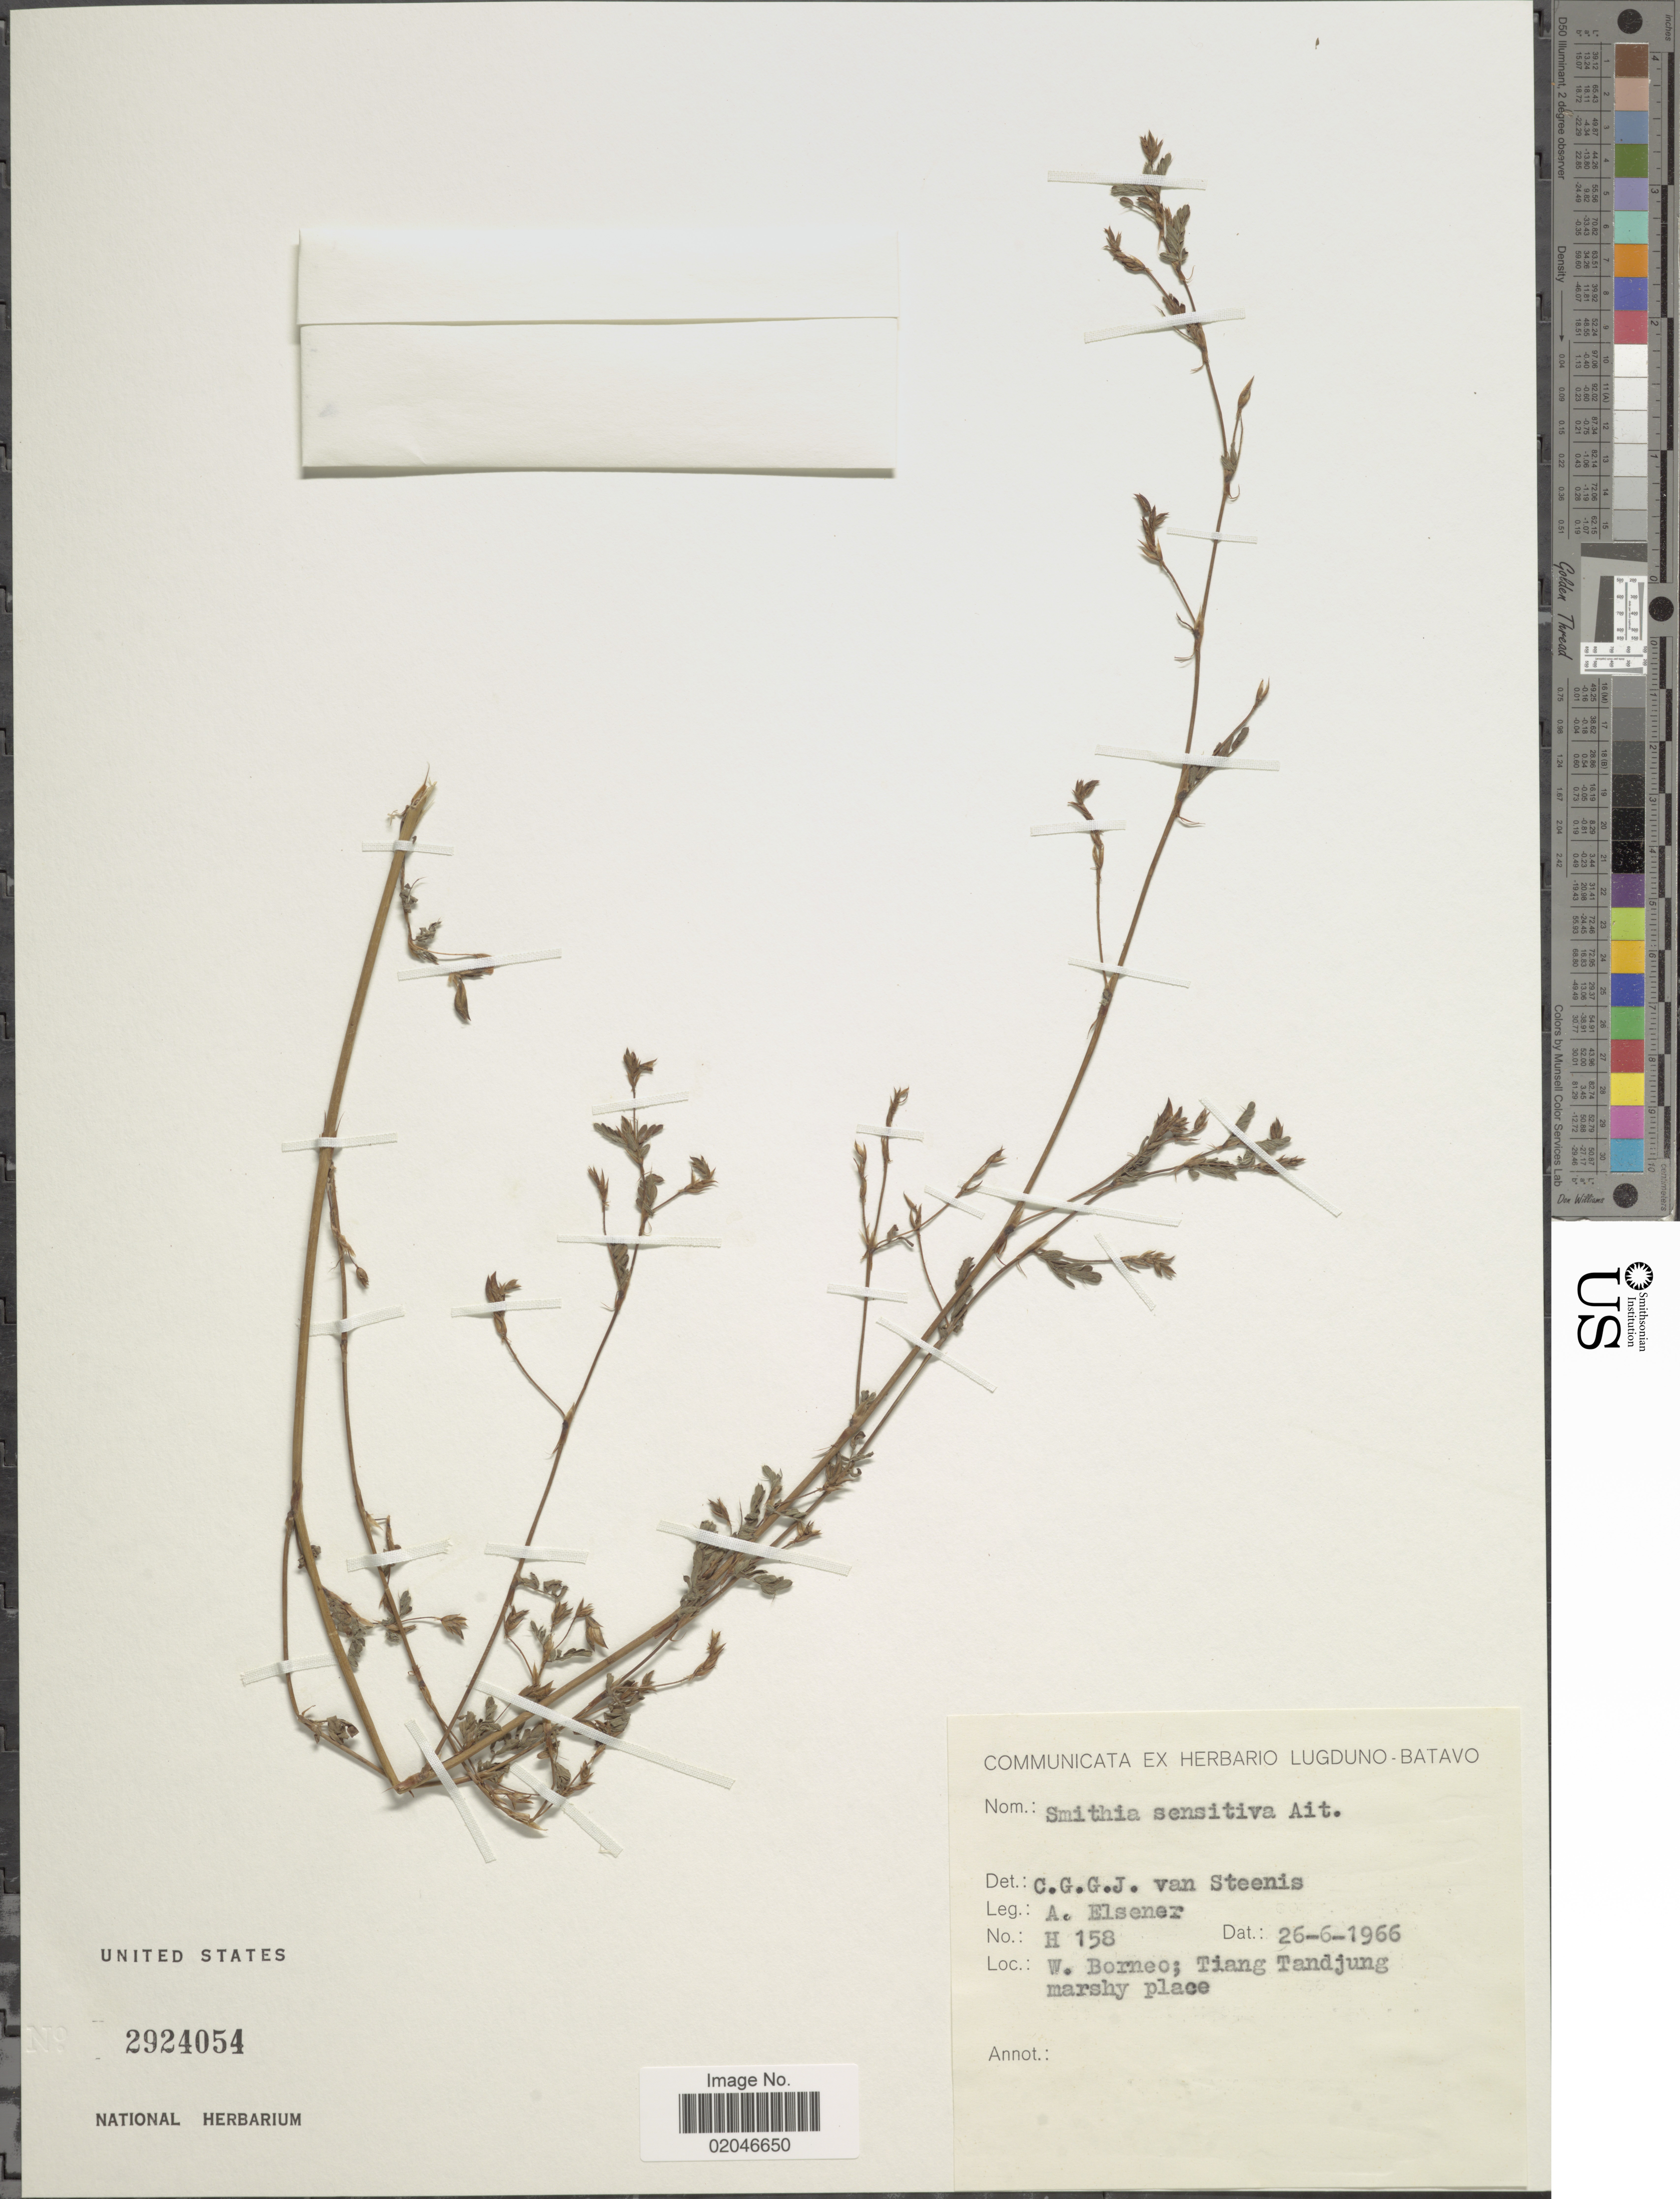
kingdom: Plantae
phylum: Tracheophyta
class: Magnoliopsida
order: Fabales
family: Fabaceae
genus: Smithia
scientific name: Smithia sensitiva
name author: Aiton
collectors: A. Elsener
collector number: H 158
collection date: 1966-06-26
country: Indonesia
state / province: Kalimantan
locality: W. Borneo; Tiang Tandjung marshy place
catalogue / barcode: US 2924054